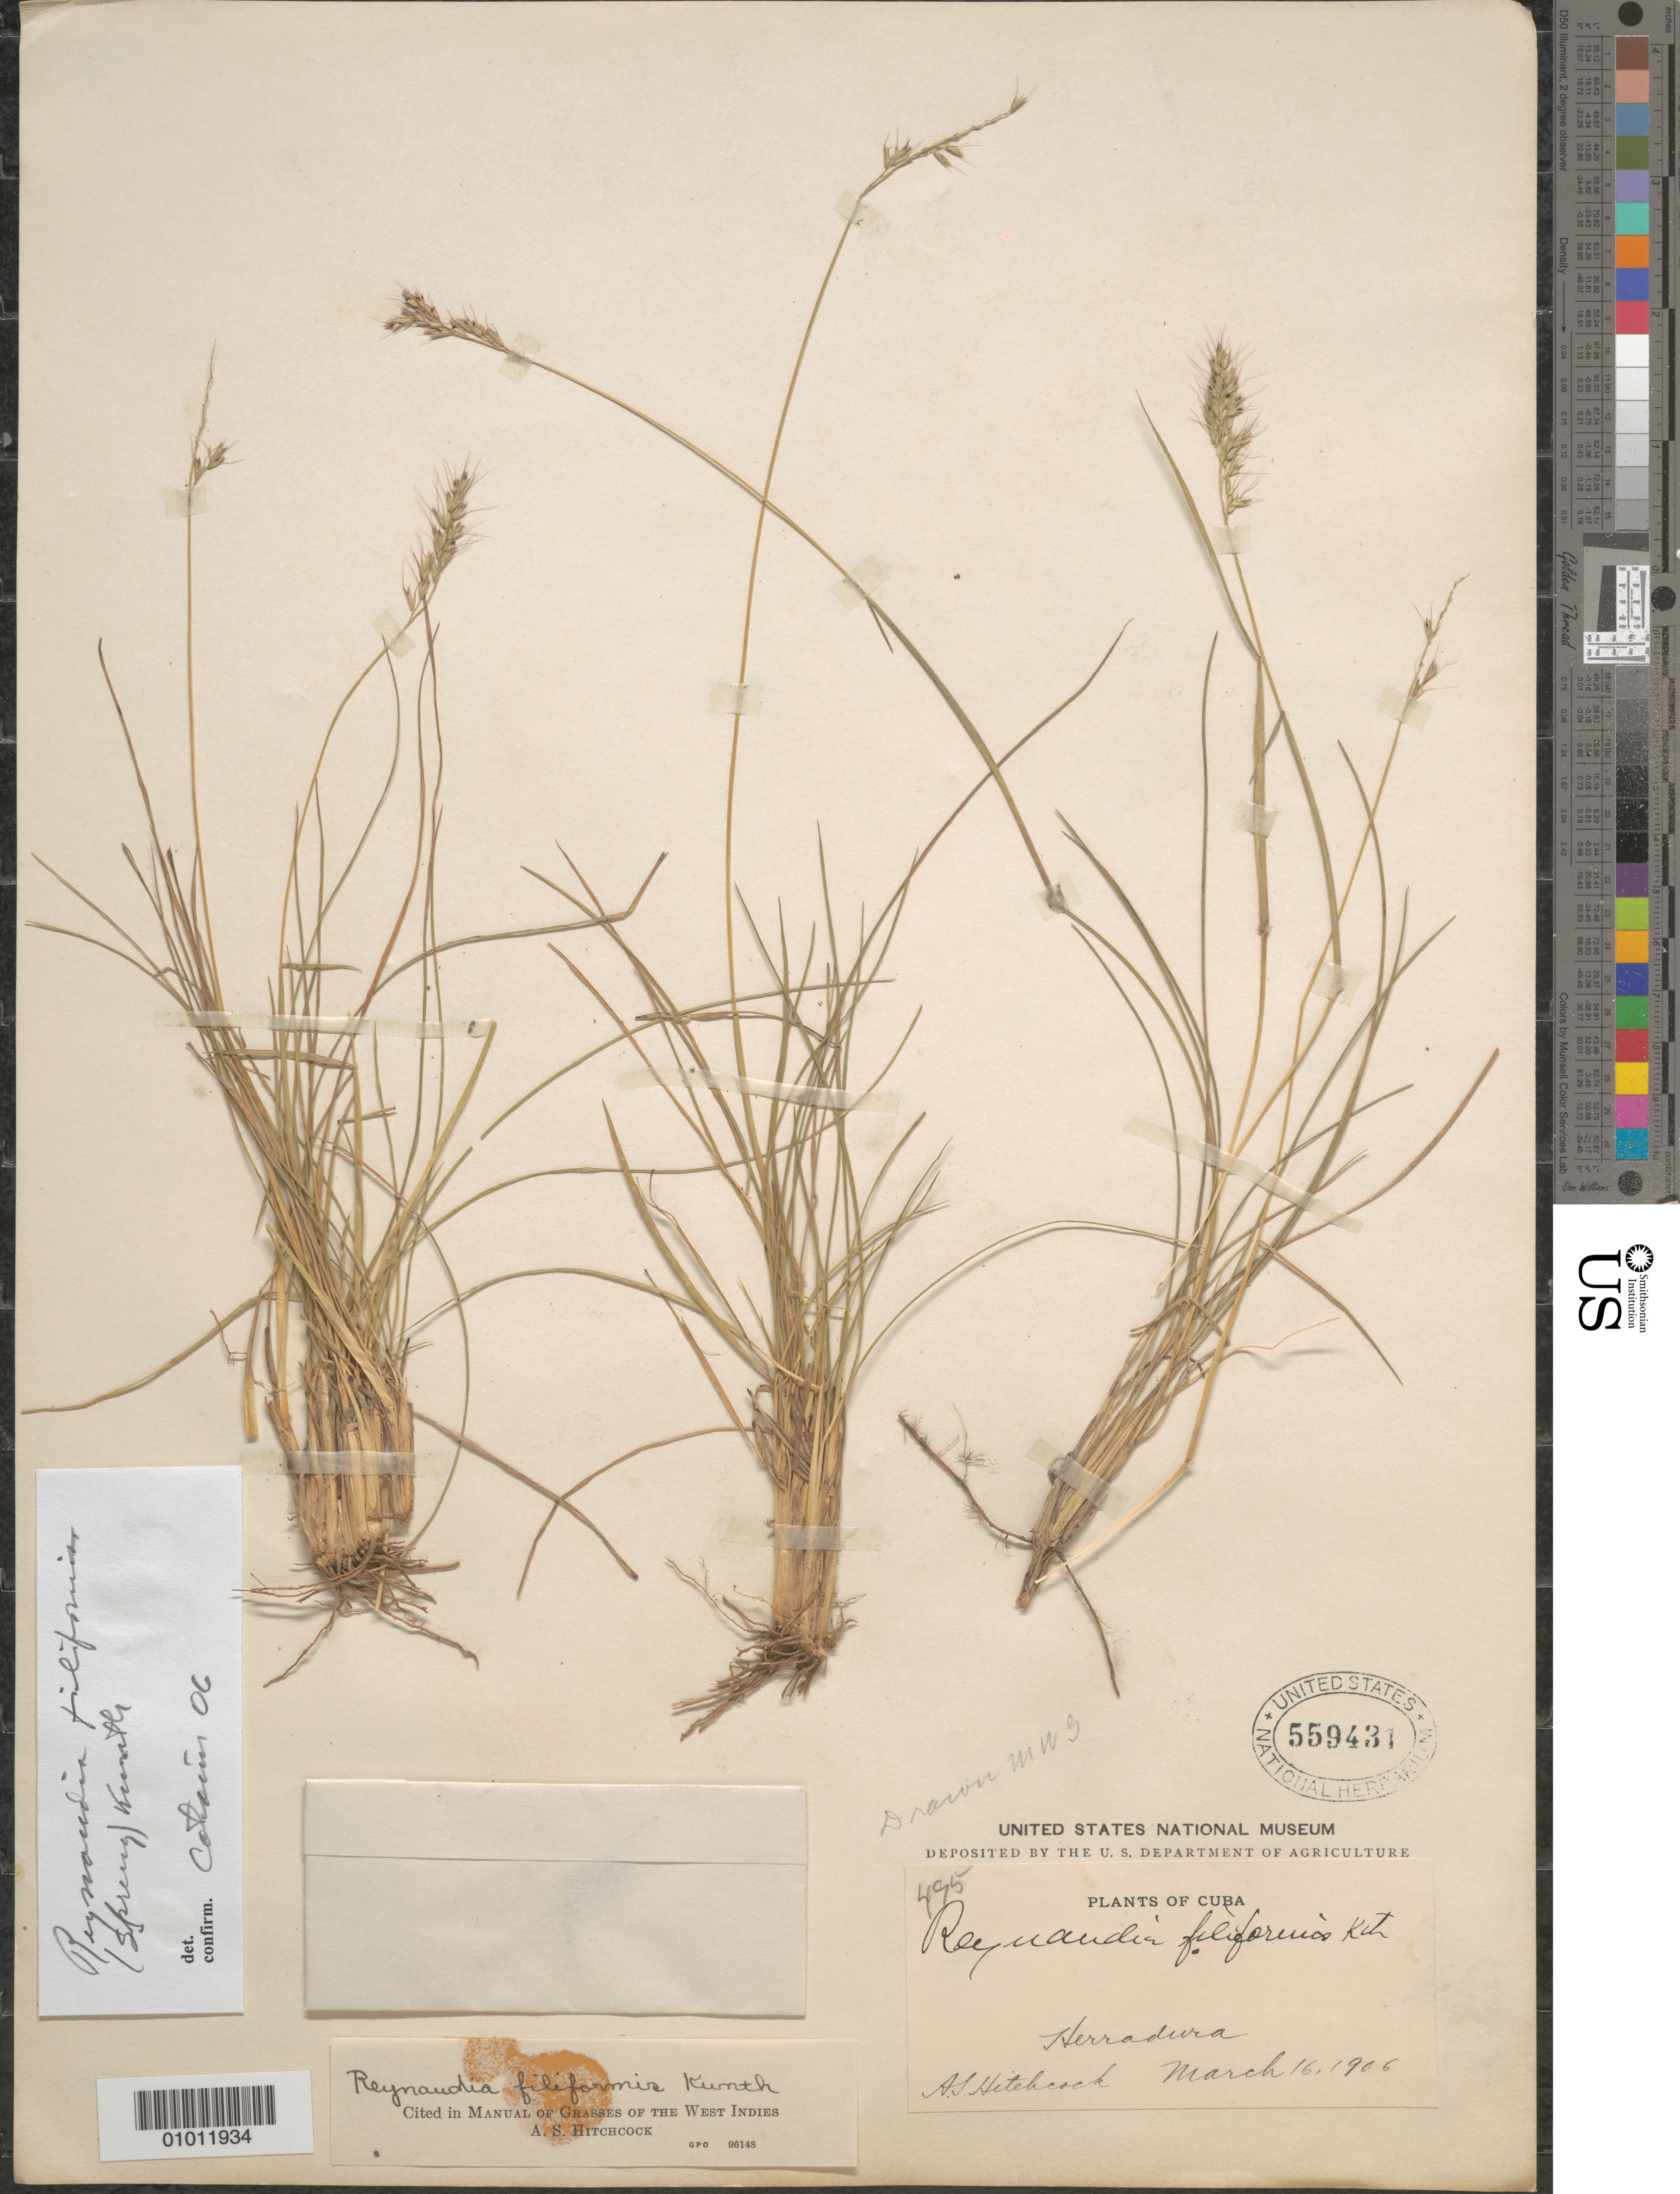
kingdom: Plantae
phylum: Tracheophyta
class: Liliopsida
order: Poales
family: Poaceae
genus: Reynaudia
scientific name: Reynaudia filiformis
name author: (Spreng. ex Schult.) Kunth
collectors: A. S. Hitchcock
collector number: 495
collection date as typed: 16 Mar 1906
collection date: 1906-03-16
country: Cuba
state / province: Pinar del Rio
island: Cuba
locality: Herradura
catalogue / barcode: US 559431